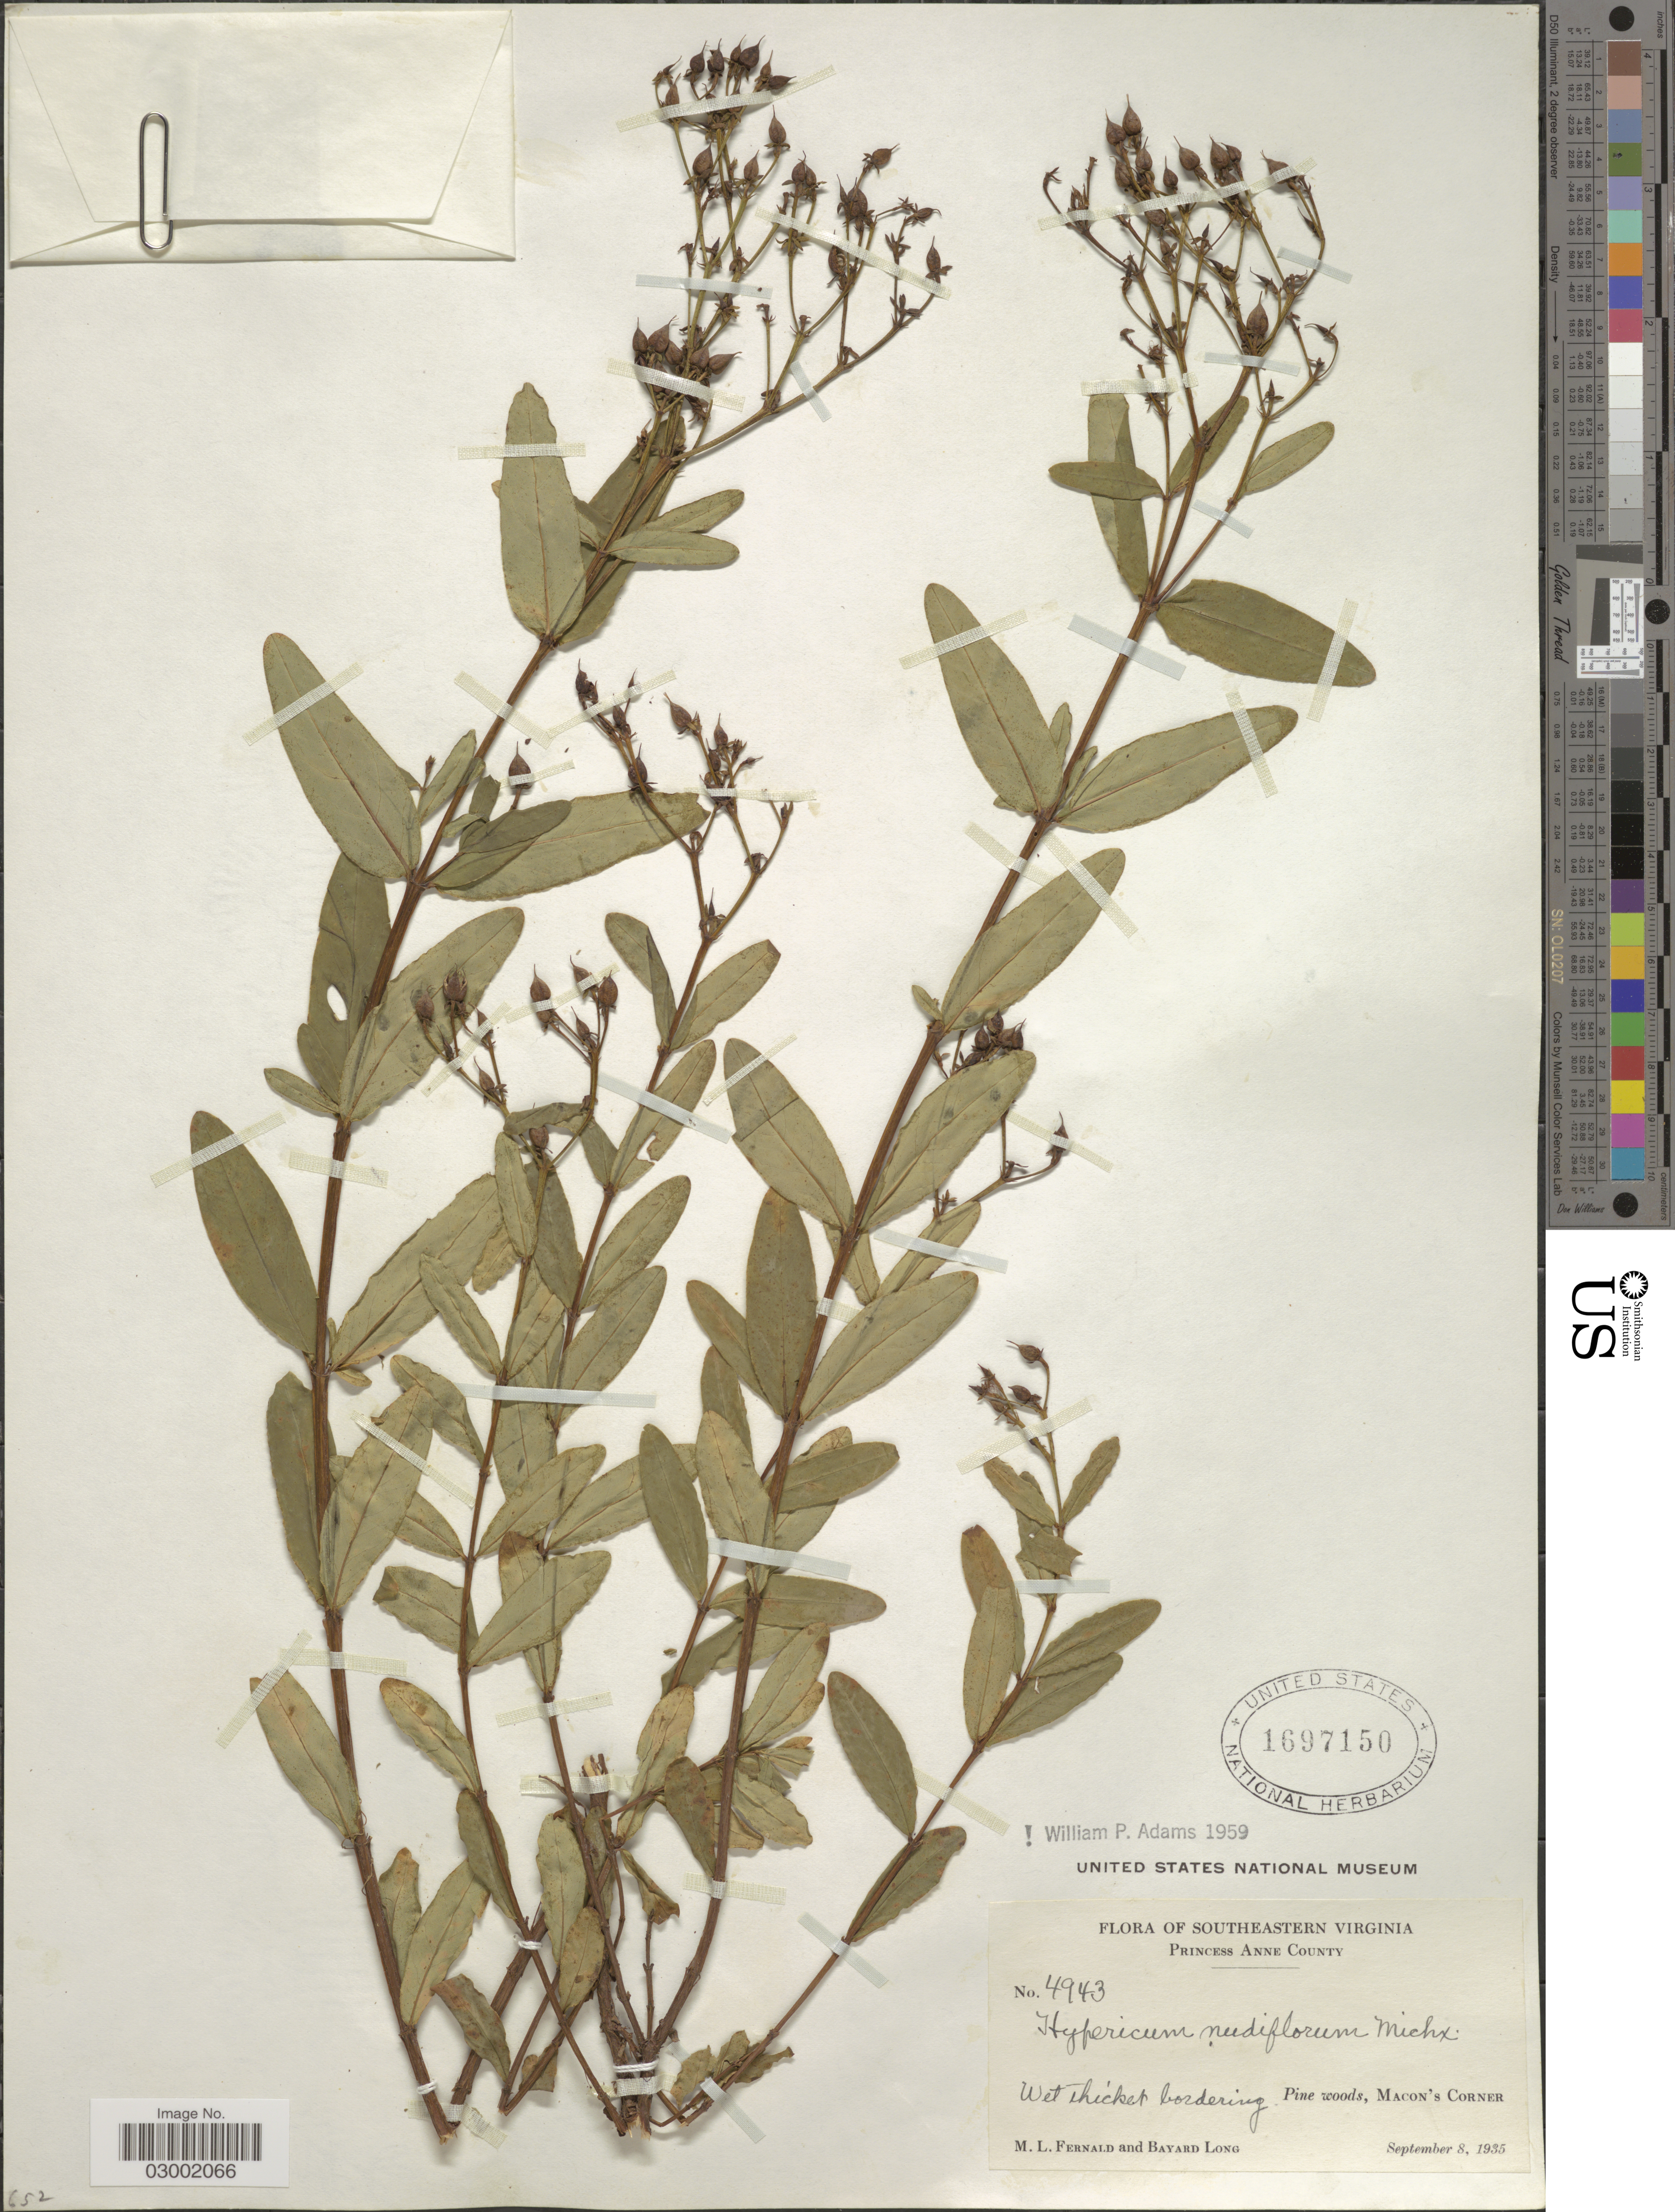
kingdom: Plantae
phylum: Tracheophyta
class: Magnoliopsida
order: Malpighiales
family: Hypericaceae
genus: Hypericum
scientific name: Hypericum nudiflorum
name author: Michx. ex Willd.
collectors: M. L. Fernald & B. Long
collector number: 4943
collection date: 1935-09-08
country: United States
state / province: Virginia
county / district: City of Virginia Beach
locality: Southeastern Virginia. Princess Anne County. Wet thickets bordering. Pine woods, Macon's Corner.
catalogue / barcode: US 1697150